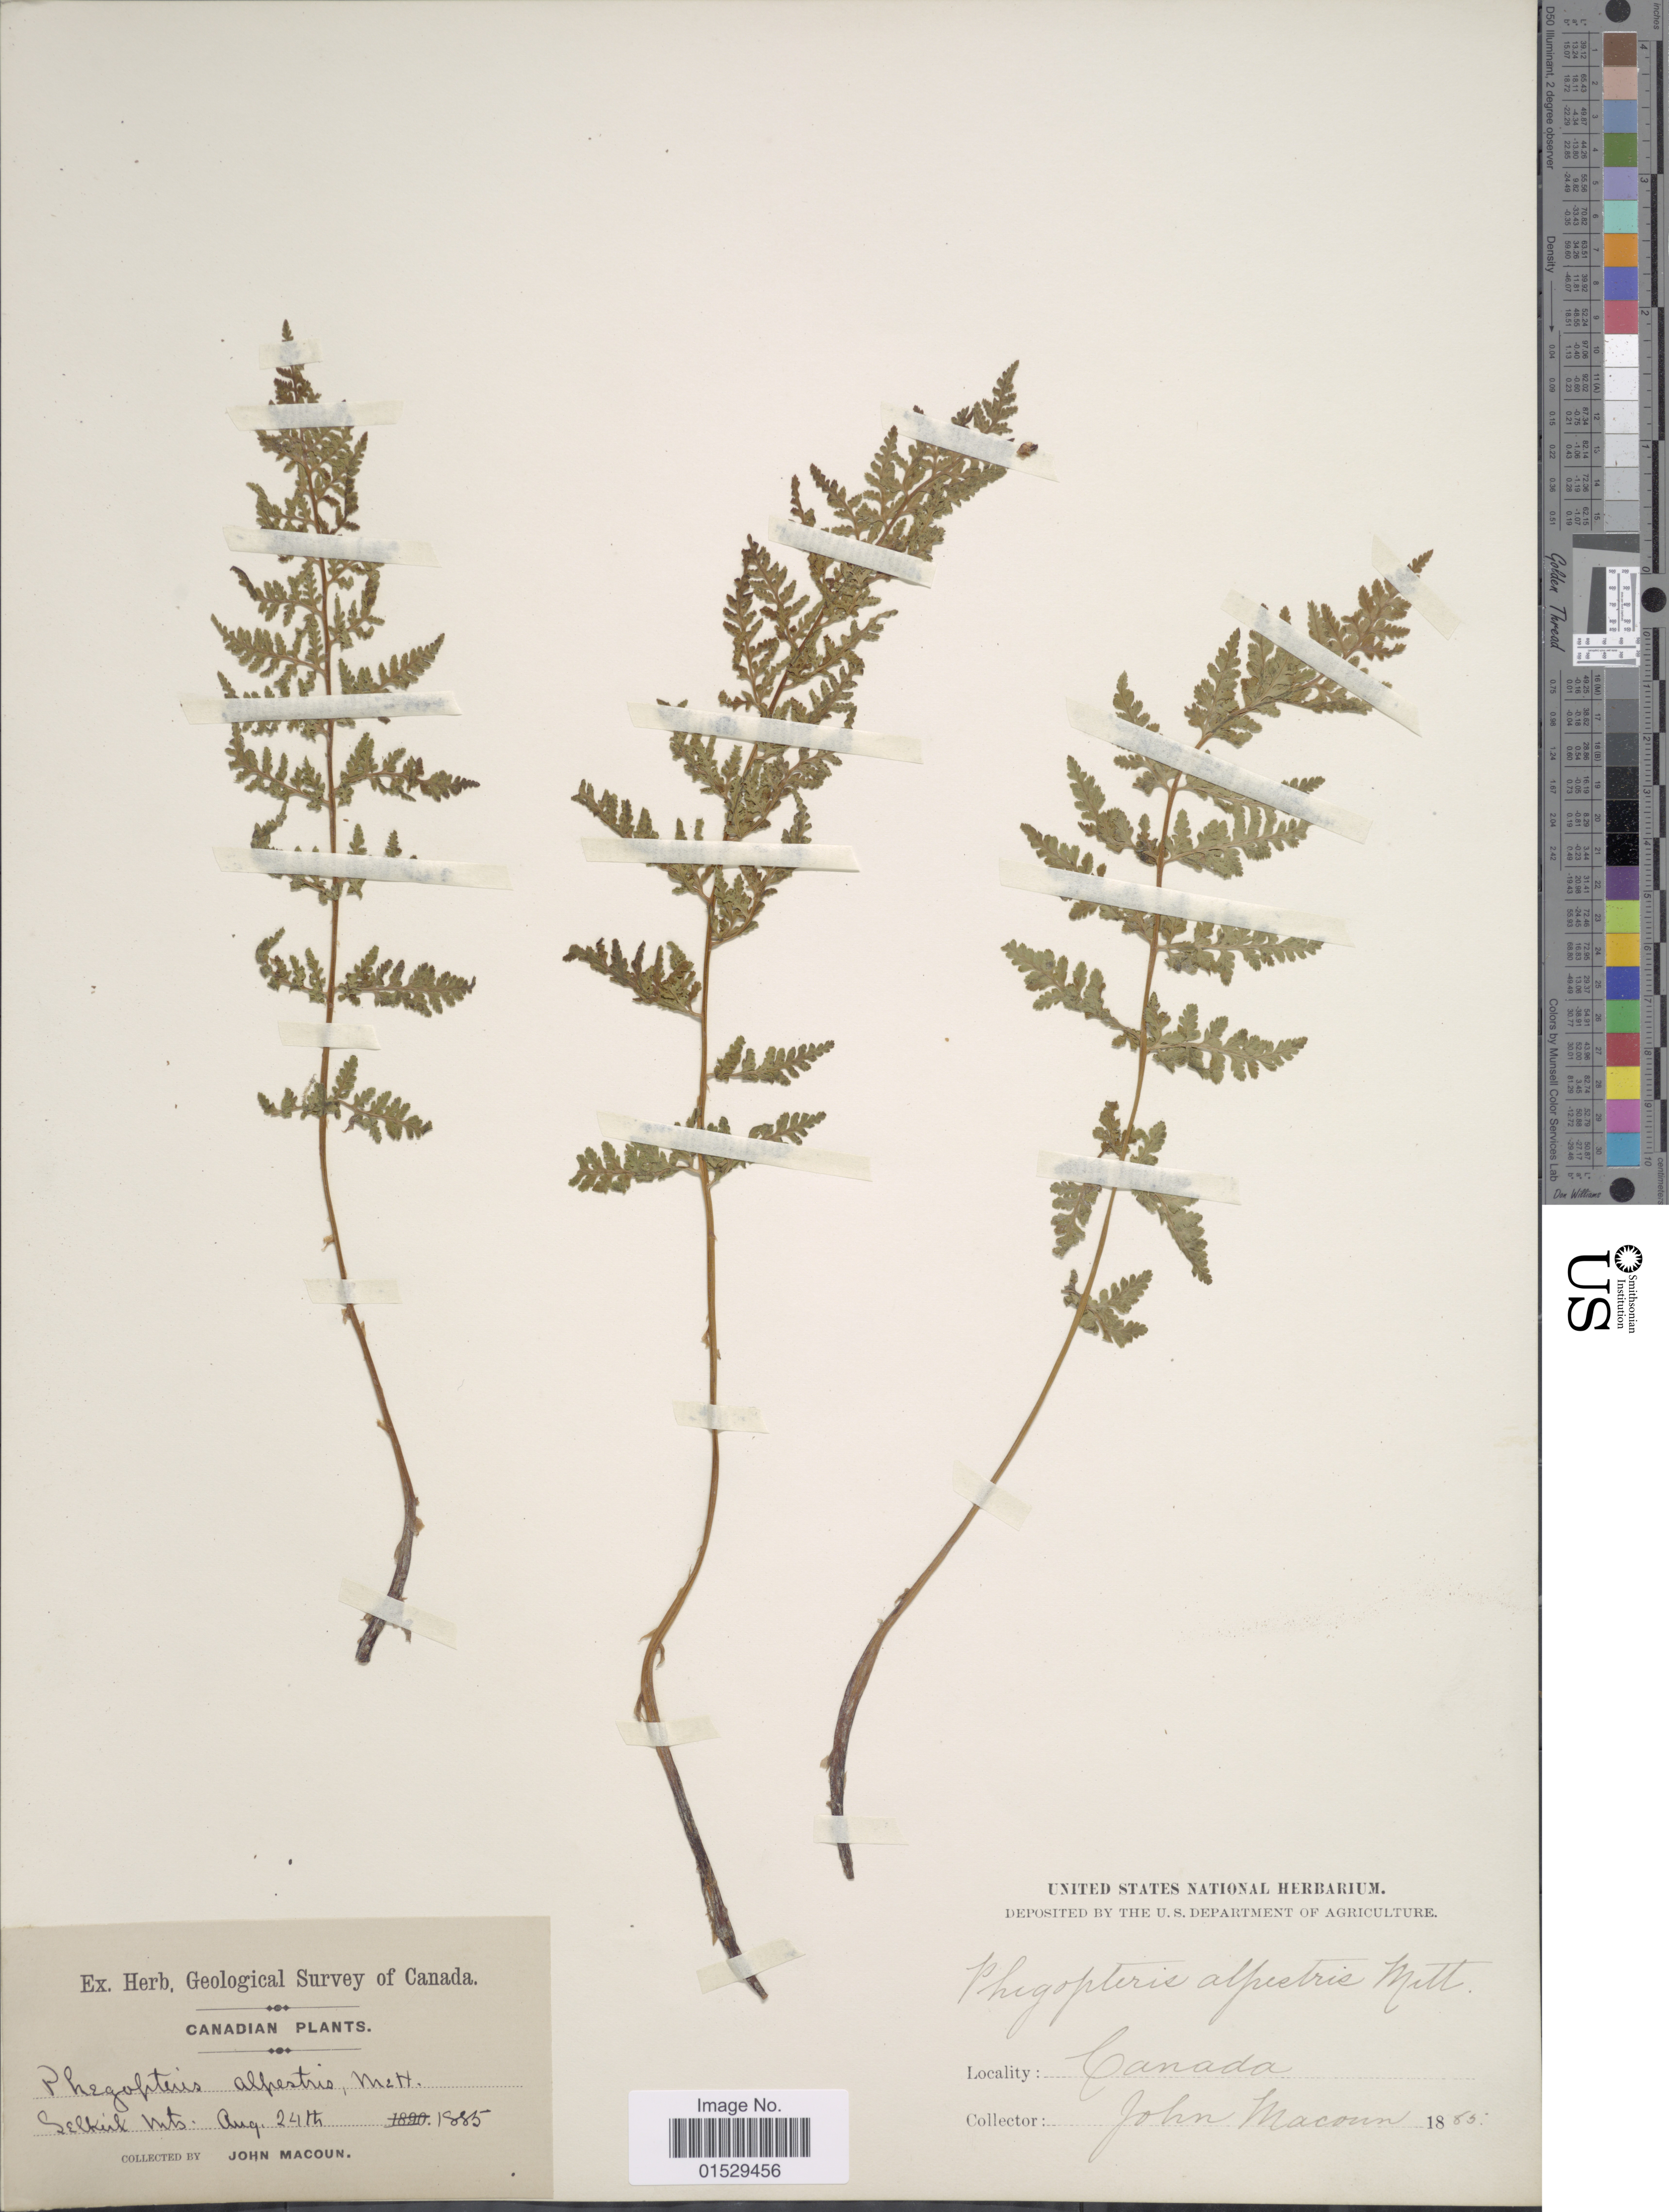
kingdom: Plantae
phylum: Tracheophyta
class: Polypodiopsida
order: Polypodiales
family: Athyriaceae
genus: Athyrium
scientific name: Athyrium distentifolilum subsp. americanum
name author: (Butters) Hultén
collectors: J. Macoun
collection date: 1885-08-24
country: Canada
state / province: British Columbia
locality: Selkirk Mts.